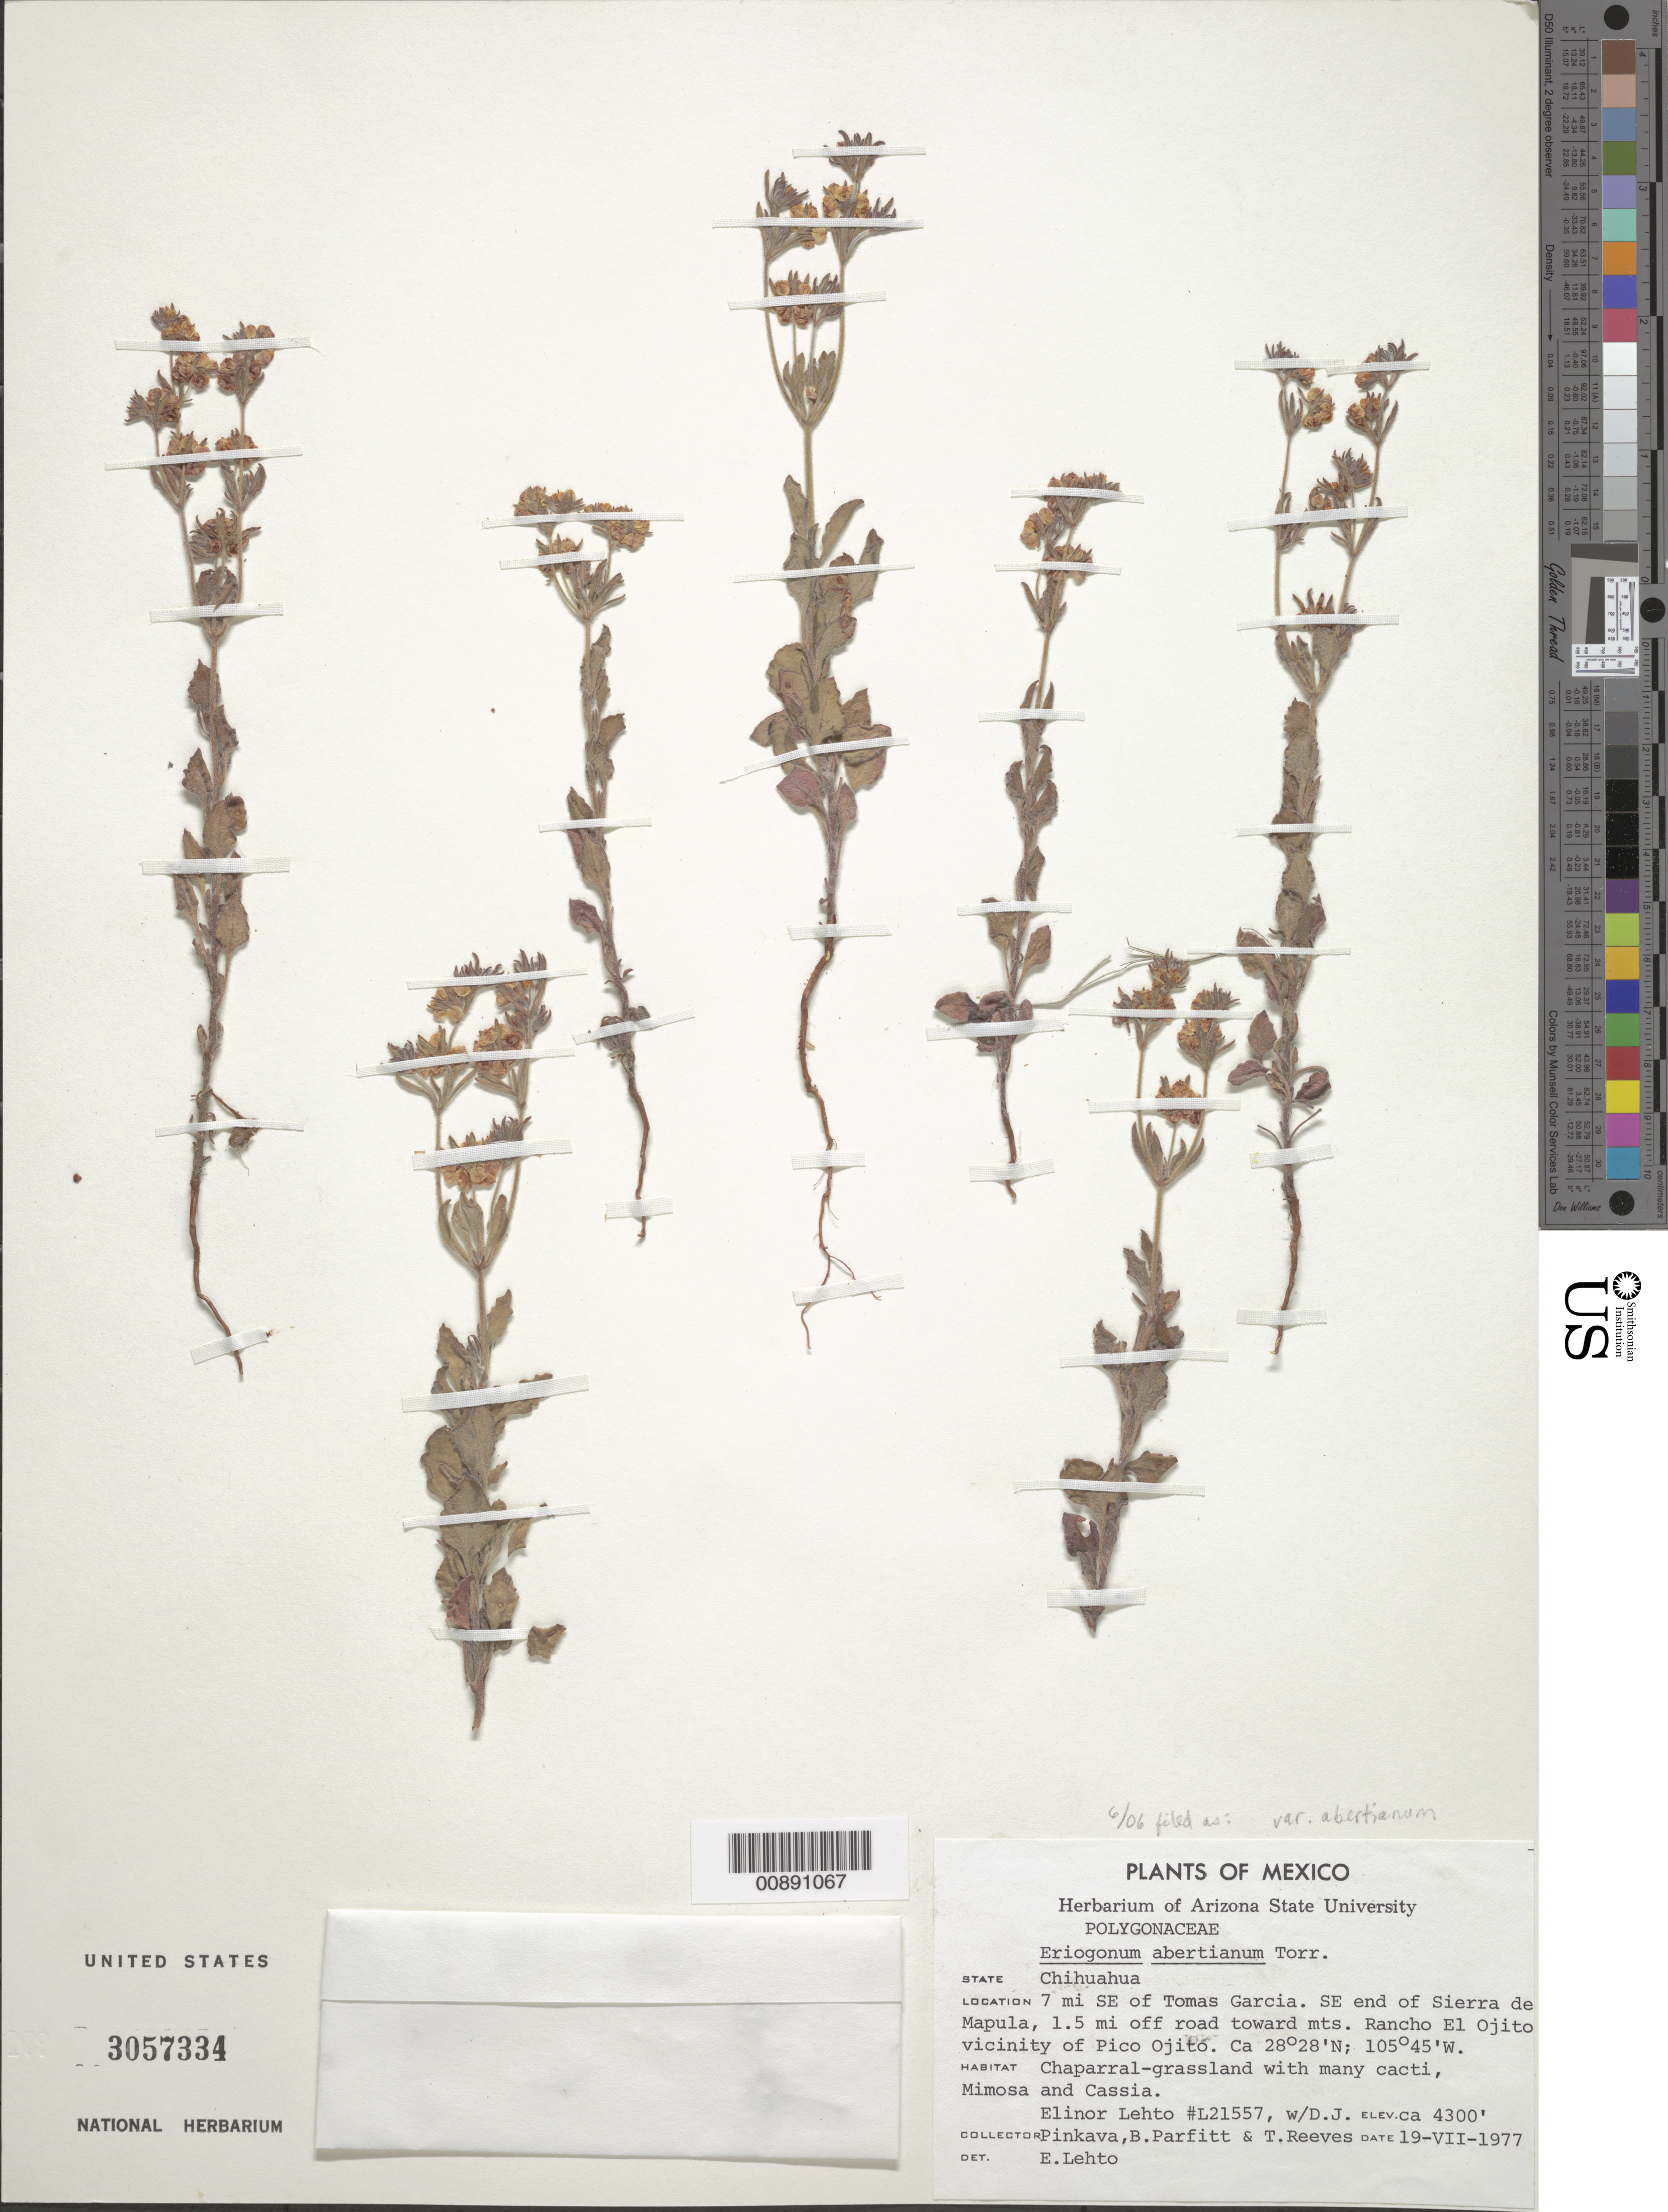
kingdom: Plantae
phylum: Tracheophyta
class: Magnoliopsida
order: Caryophyllales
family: Polygonaceae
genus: Eriogonum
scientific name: Eriogonum abertianum var. abertianum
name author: Torr.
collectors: E. Lehto, D. J. Pinkava & B. Parfitt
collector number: L21557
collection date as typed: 19 Jul 1977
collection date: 1977-07-19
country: Mexico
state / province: Chihuahua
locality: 7 mi. SE of Tomas García. SE end of Sierra de Mapula, 1.5 mi off road toward mts. Rancho El Ojito, vicinity of Pico Ojito.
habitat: Chaparral-grassland with many cacti, Mimosa and Cassia.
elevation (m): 1311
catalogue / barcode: US 3057334